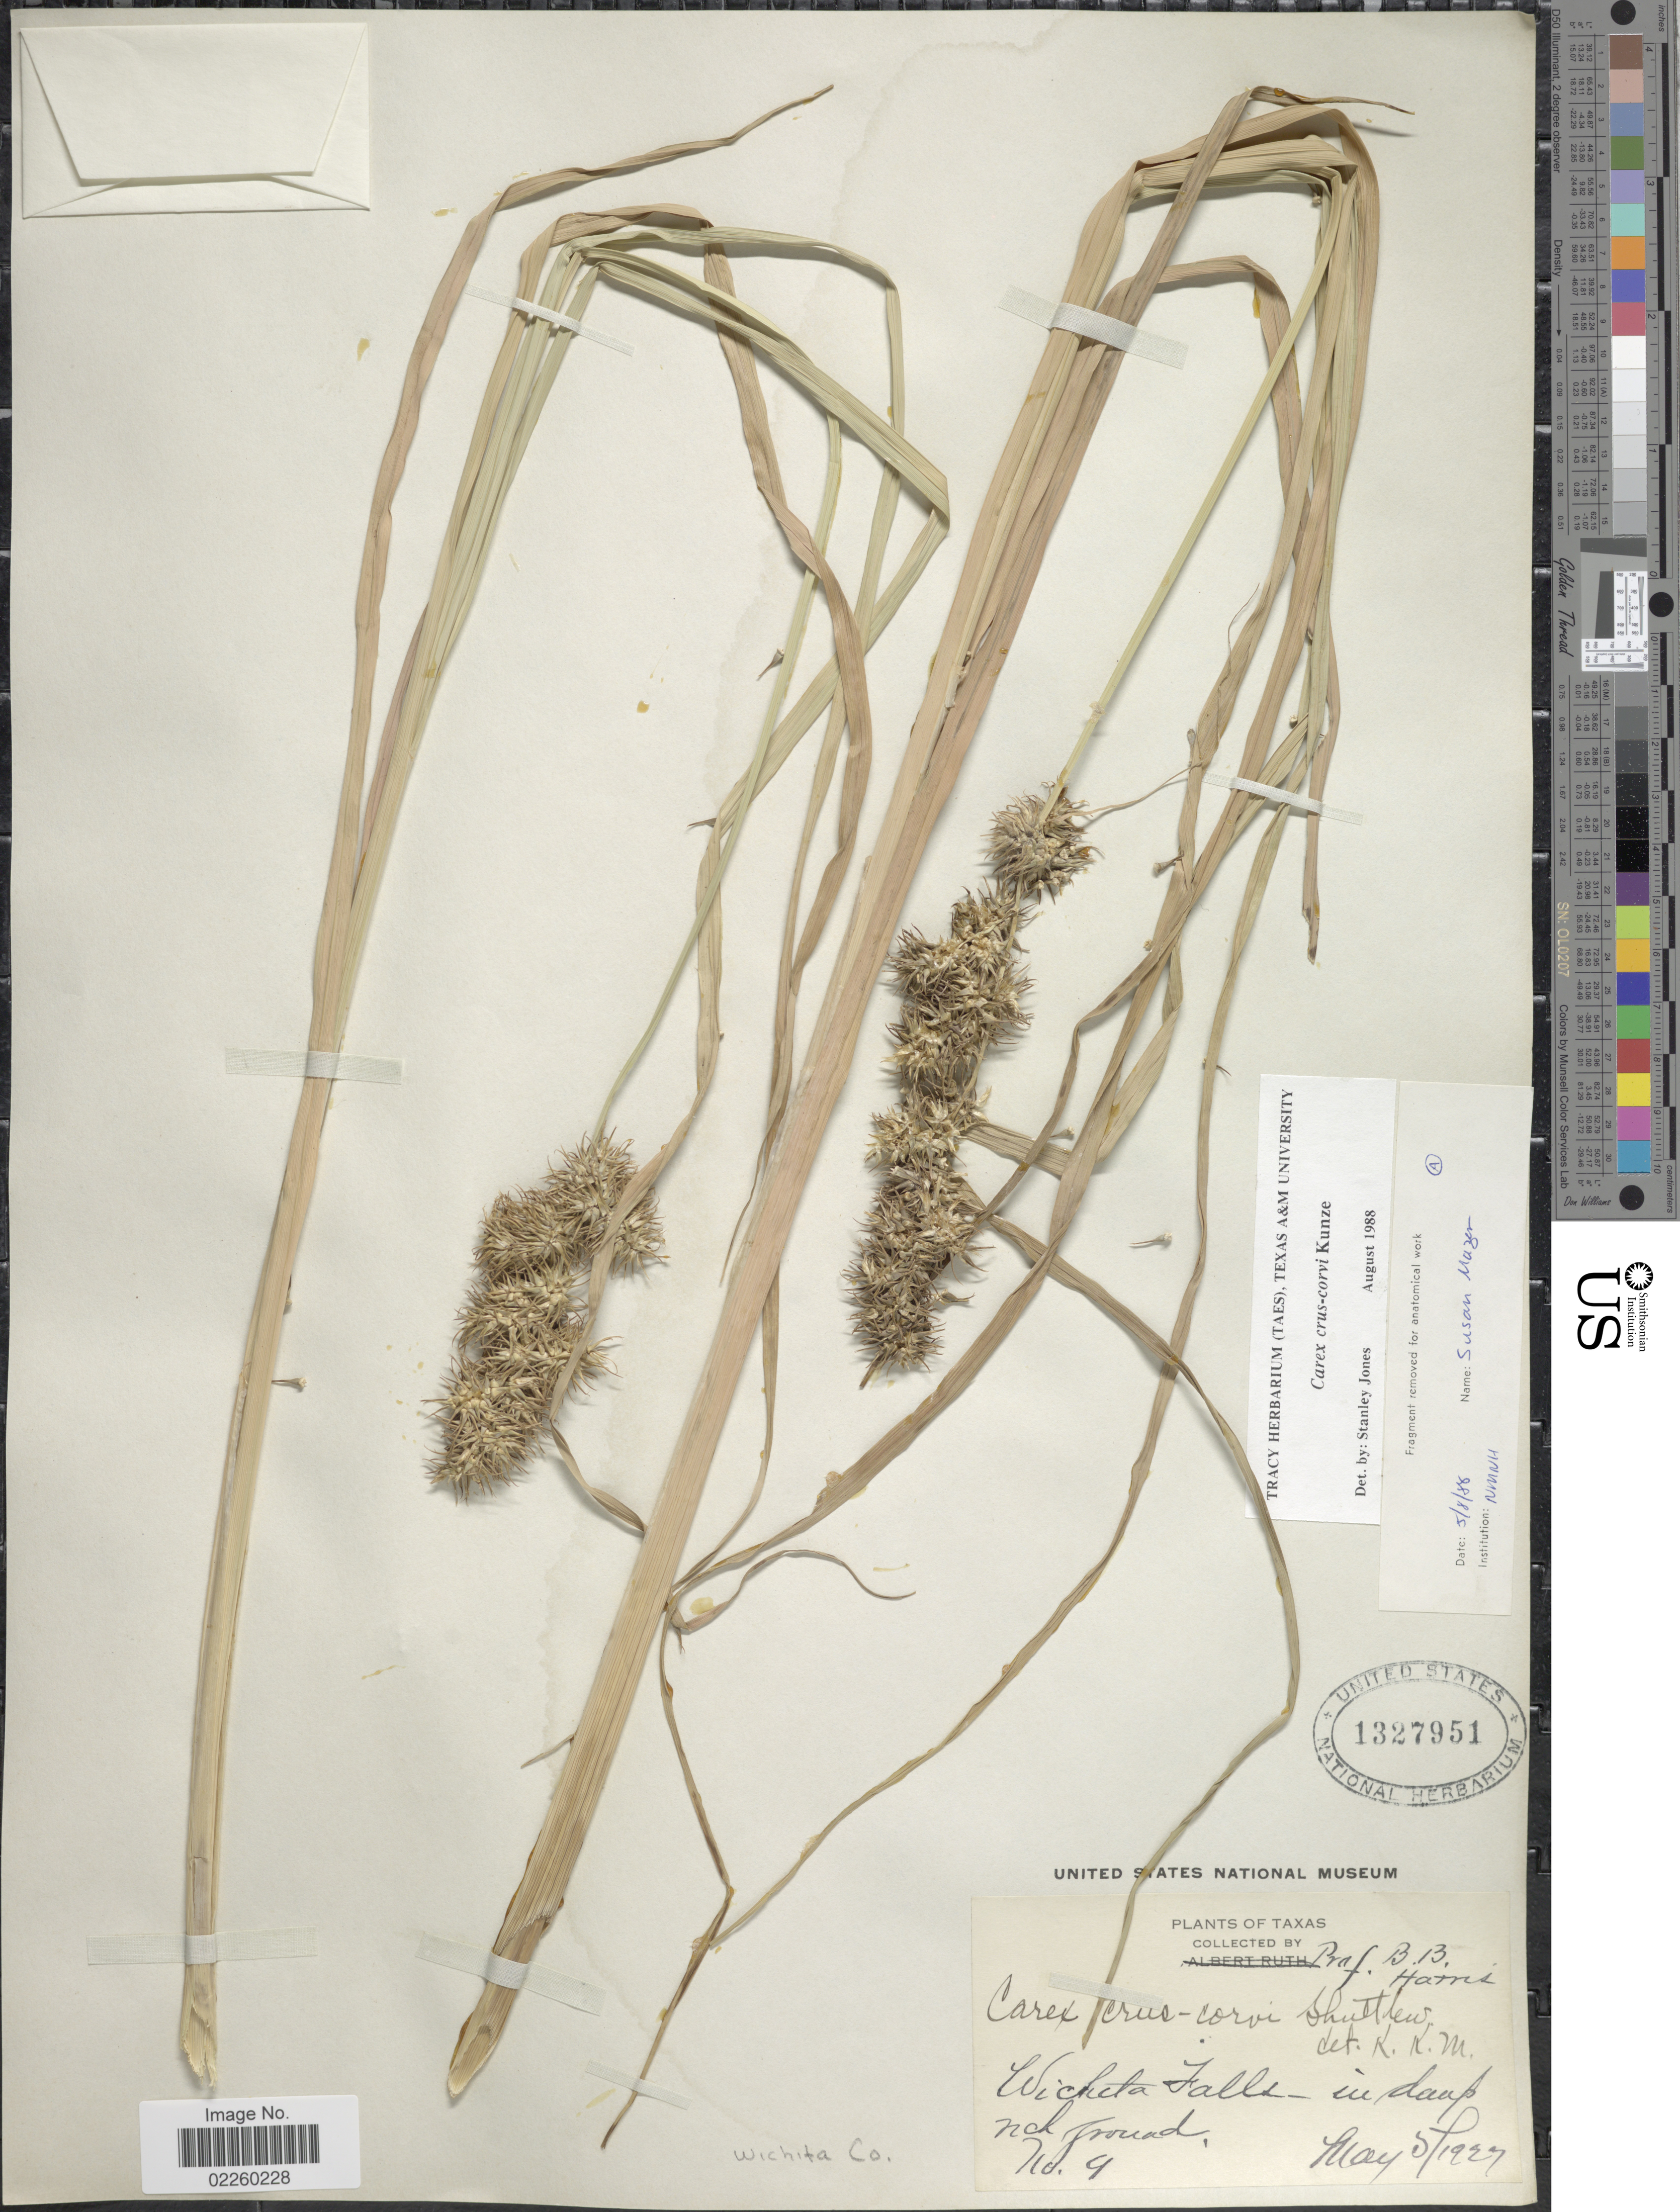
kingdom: Plantae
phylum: Tracheophyta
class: Liliopsida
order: Poales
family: Cyperaceae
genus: Carex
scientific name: Carex crus-corvi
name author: Shuttlew. ex Kunze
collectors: B. B. Harris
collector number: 9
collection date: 1927-05-05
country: United States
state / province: Texas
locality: Wichita Falls, Wichita Co.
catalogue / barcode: US 1327951